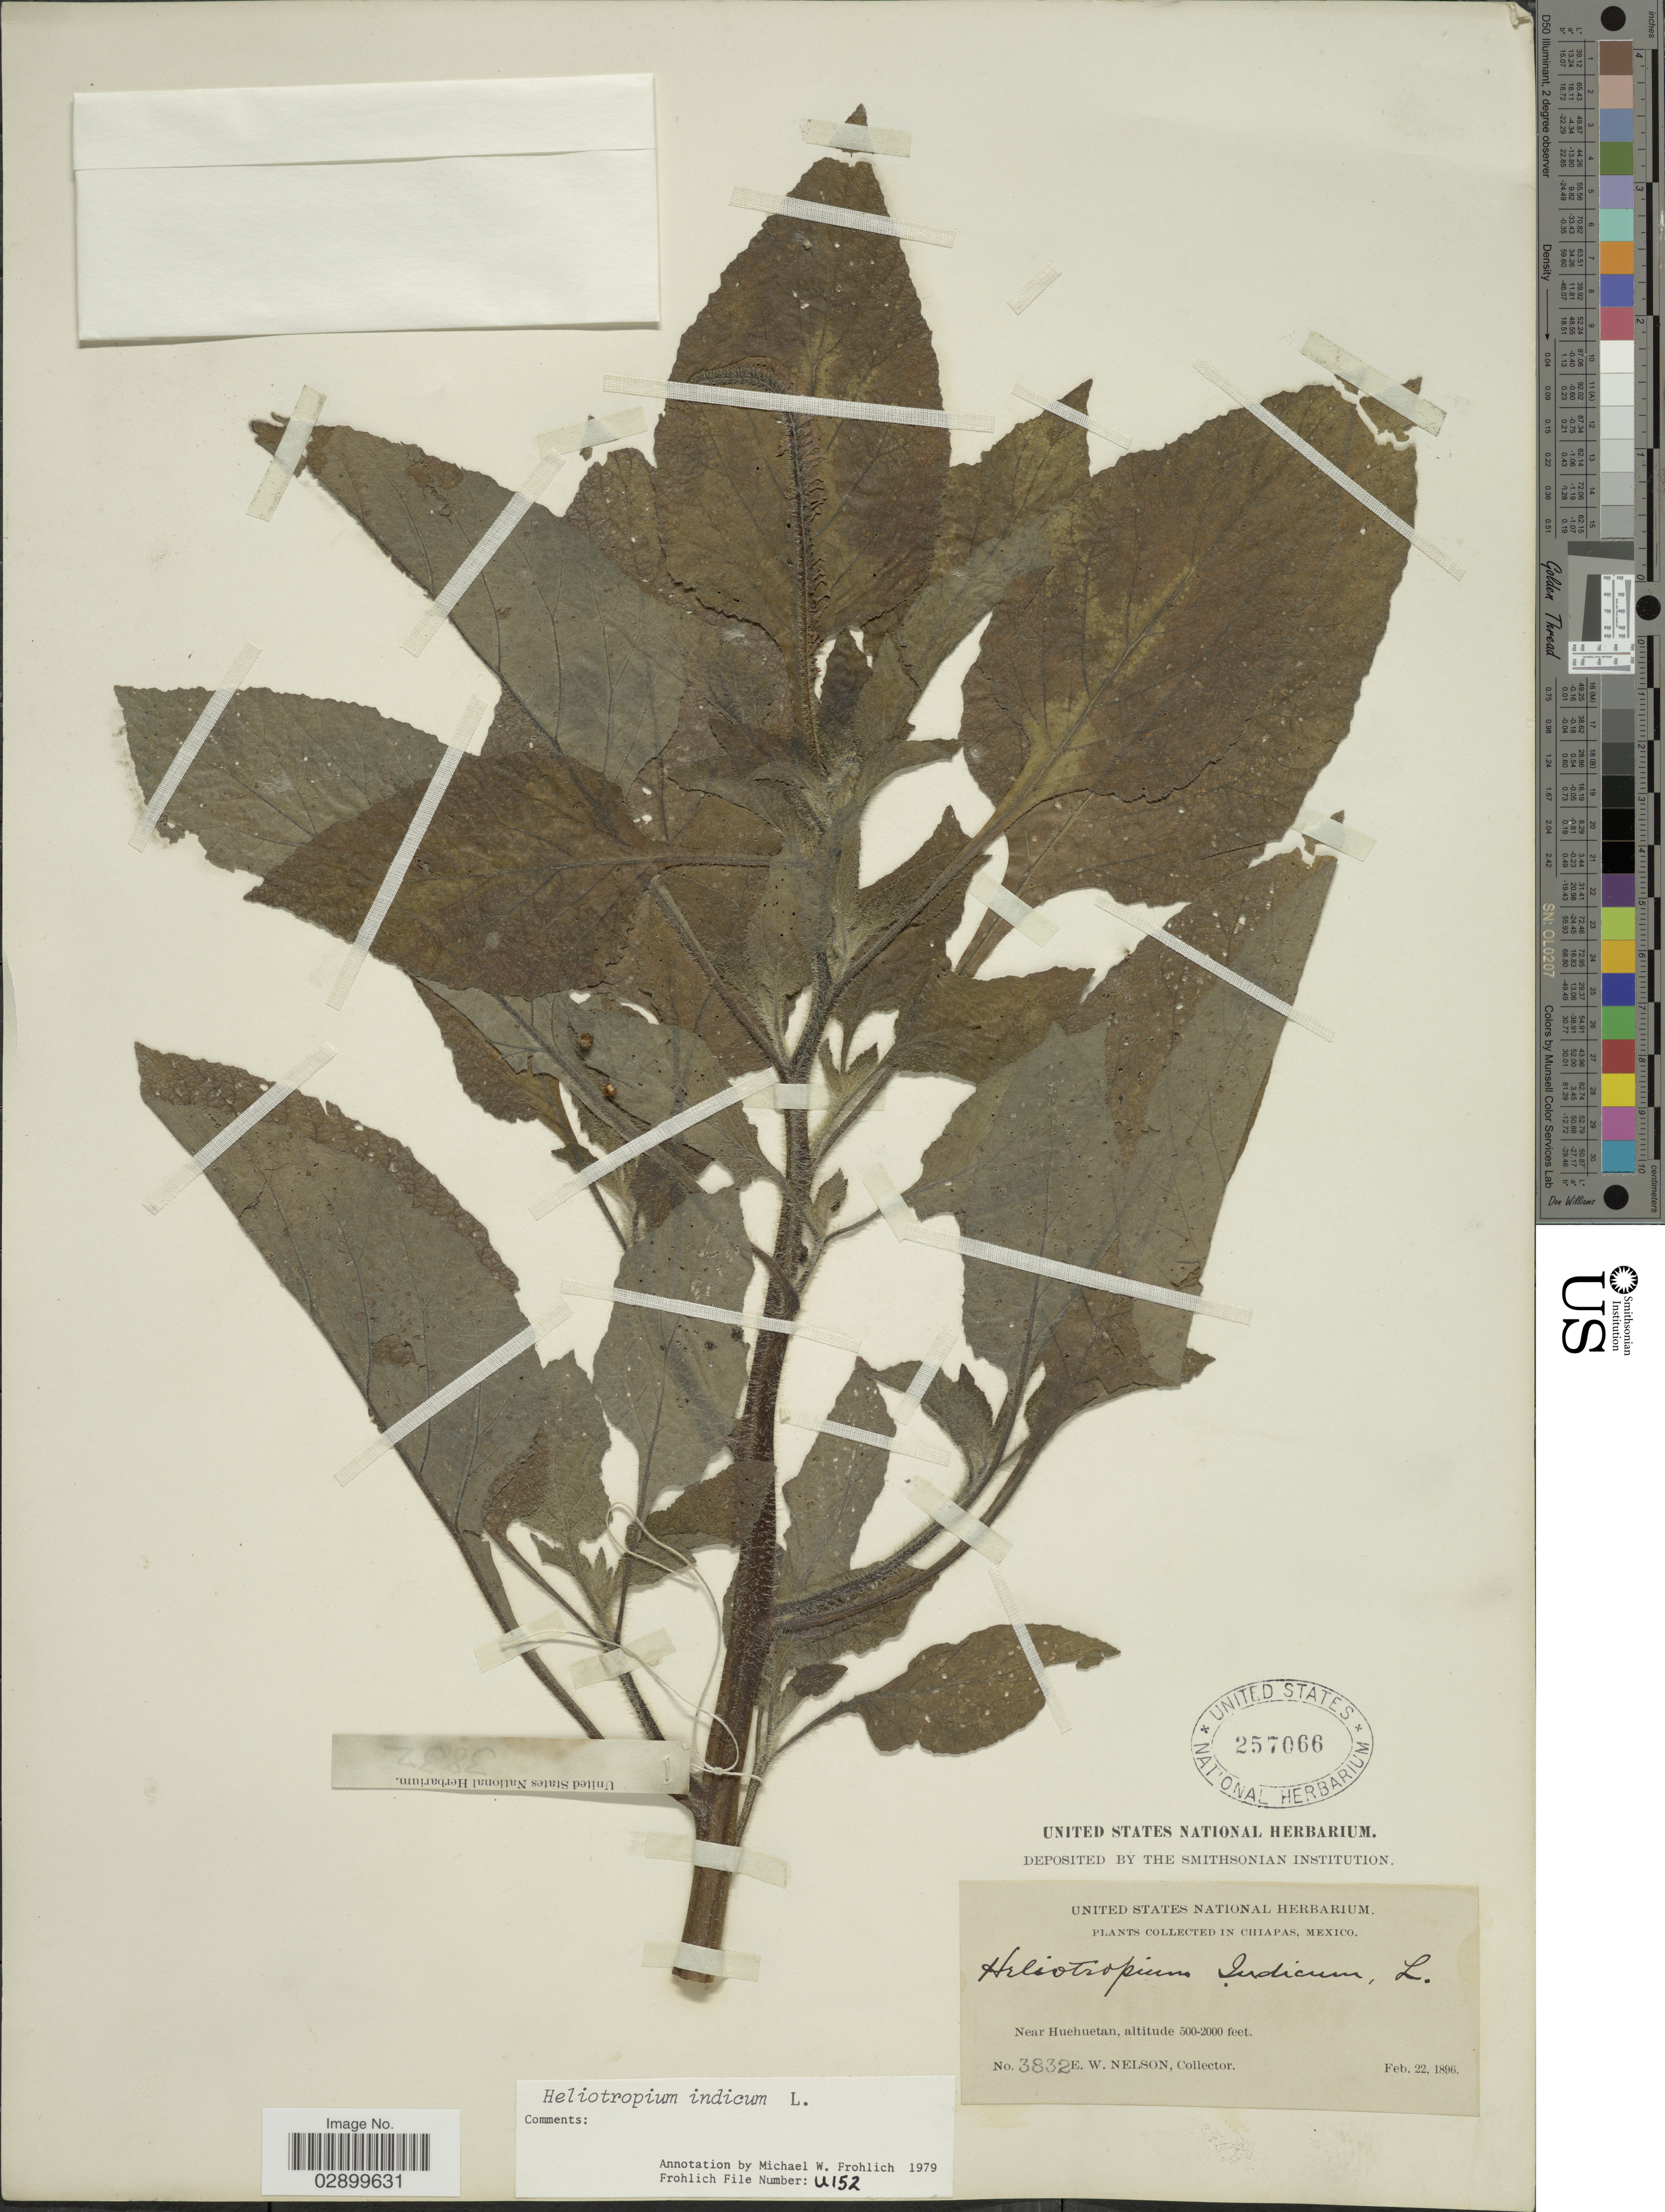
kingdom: Plantae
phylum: Tracheophyta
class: Magnoliopsida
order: Boraginales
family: Heliotropiaceae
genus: Heliotropium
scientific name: Heliotropium indicum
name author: L.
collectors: E. W. Nelson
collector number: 3832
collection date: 1896-02-22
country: Mexico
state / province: Chiapas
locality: Near Huehuetan.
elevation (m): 152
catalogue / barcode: US 257066